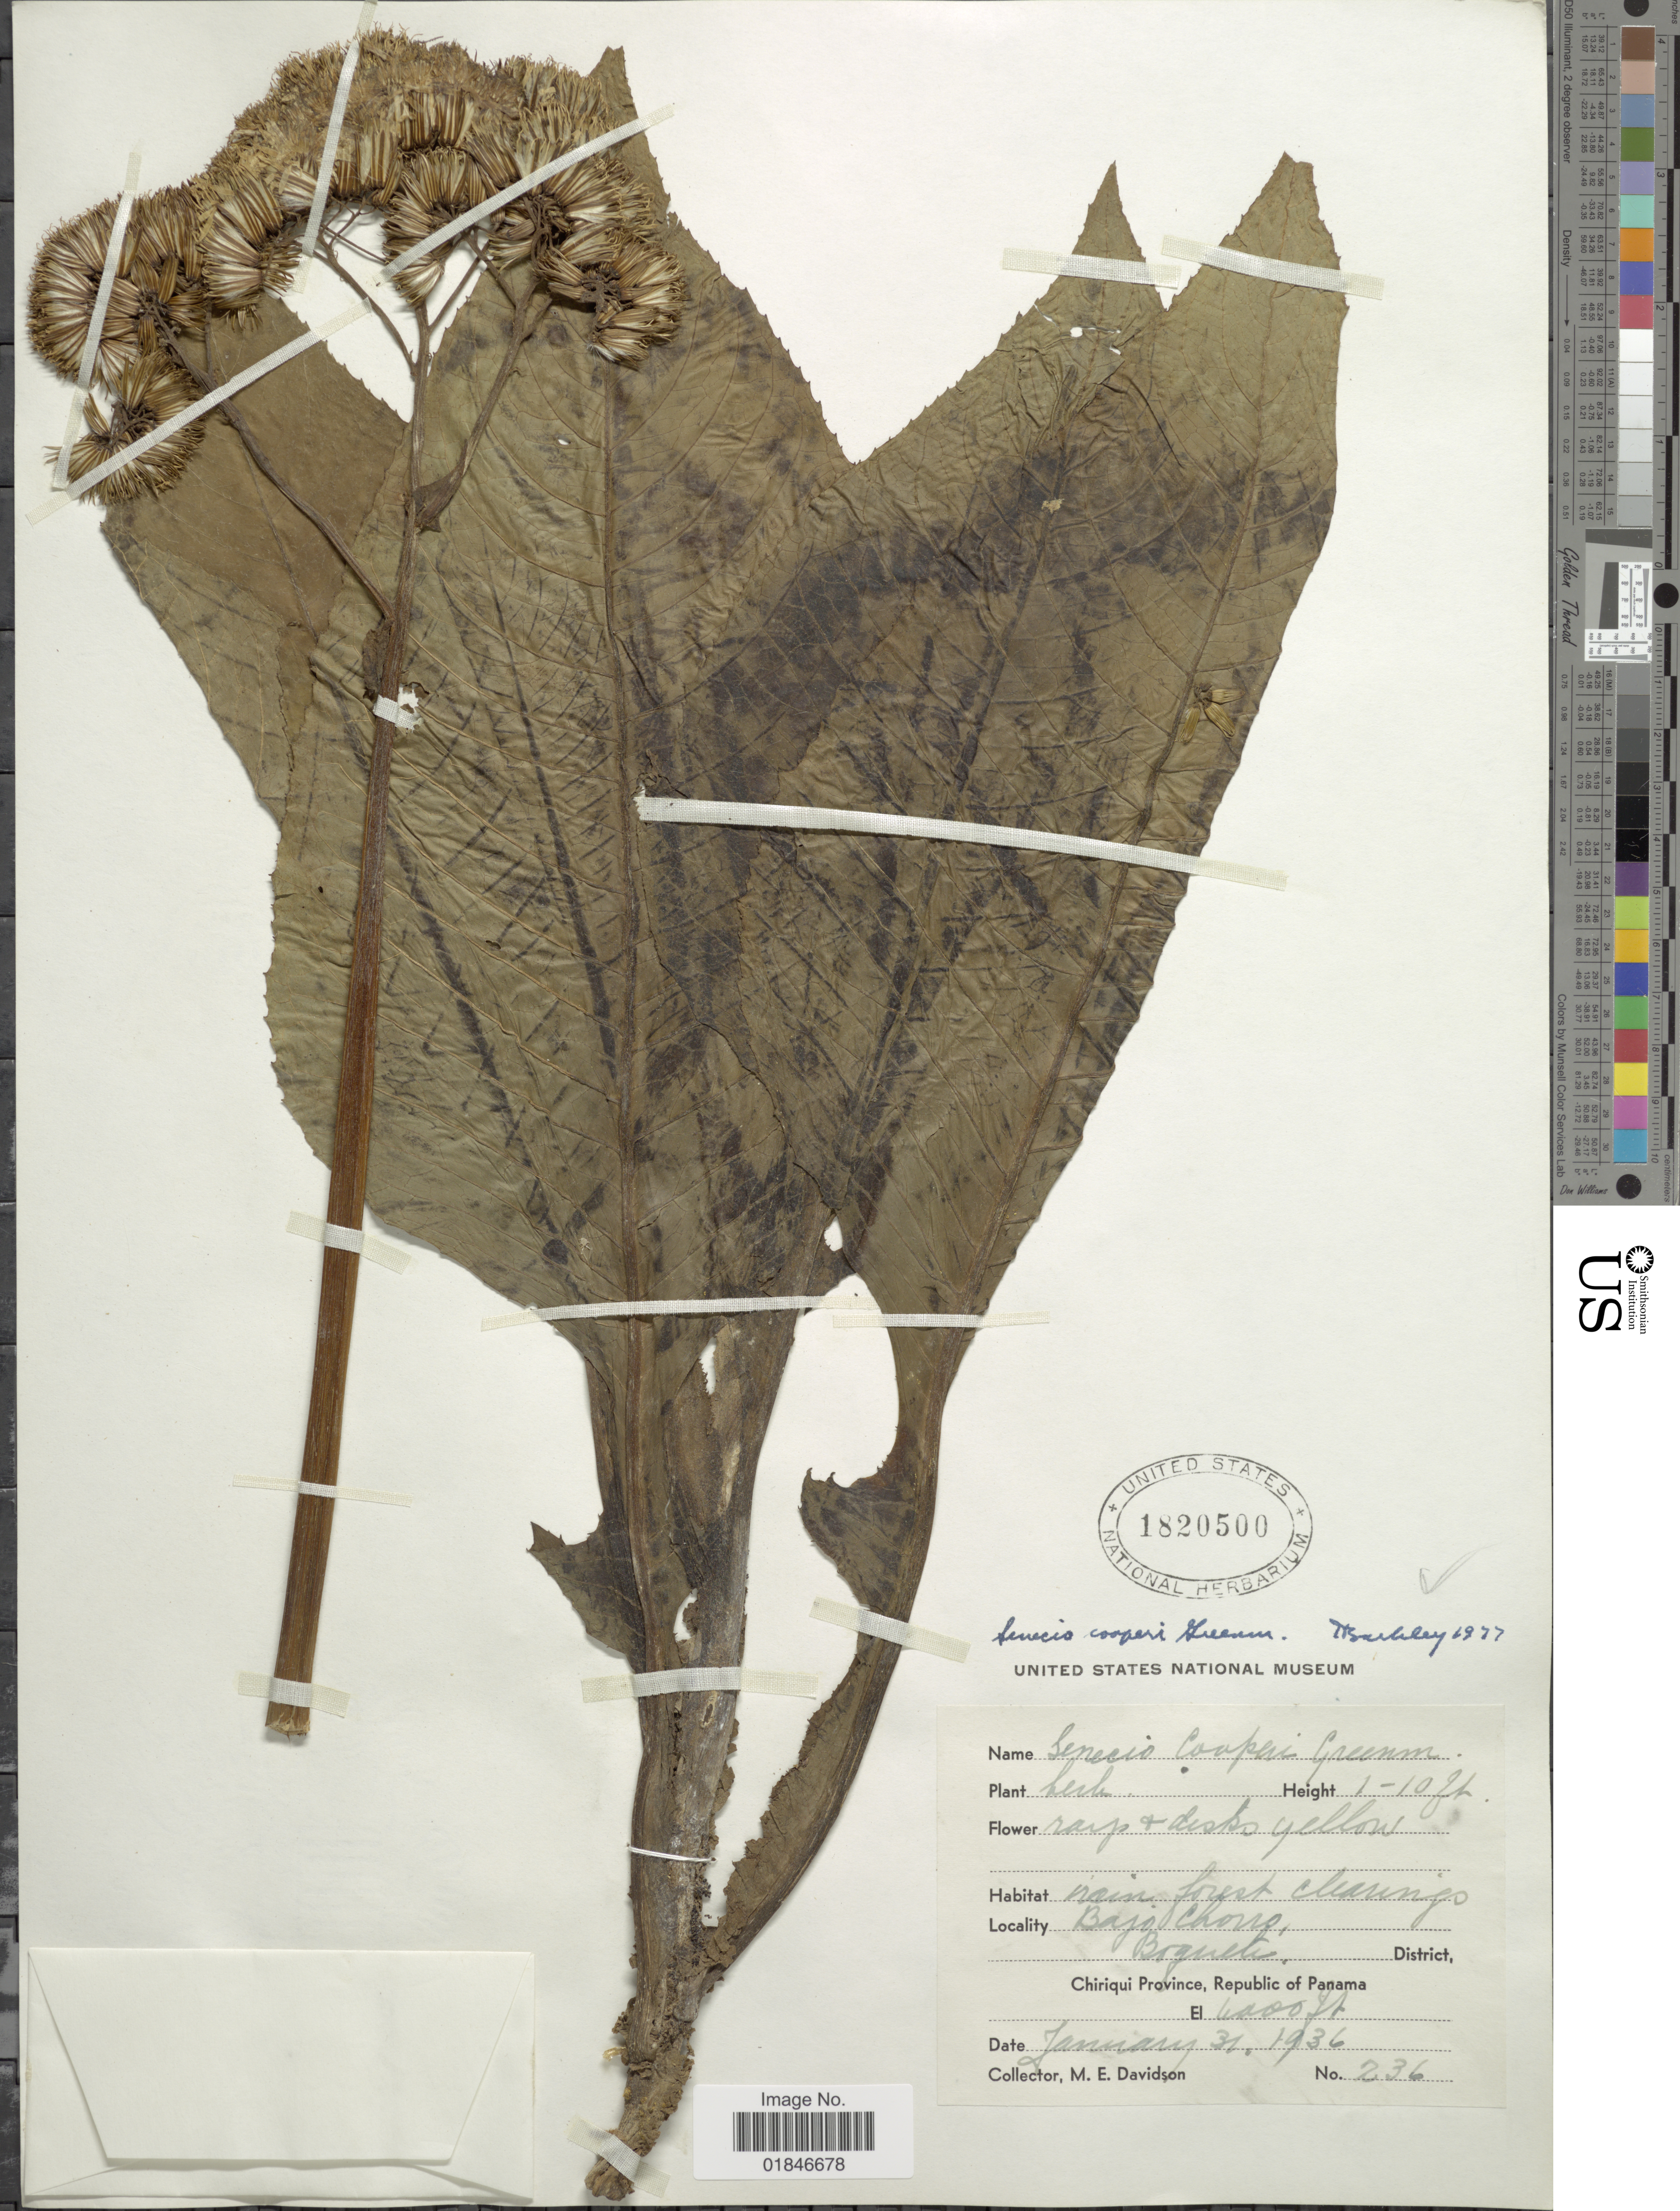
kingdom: Plantae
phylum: Tracheophyta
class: Magnoliopsida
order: Asterales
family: Asteraceae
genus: Jessea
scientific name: Jessea cooperi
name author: (Greenm.) H. Rob. & Cuatrec.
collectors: M. E. Davidson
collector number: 236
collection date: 1936-01-31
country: Panama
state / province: Chiriqui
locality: Bajo Mono, Boquete District, Chiriqui Province, Republic of Panama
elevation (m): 1219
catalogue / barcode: US 1820500